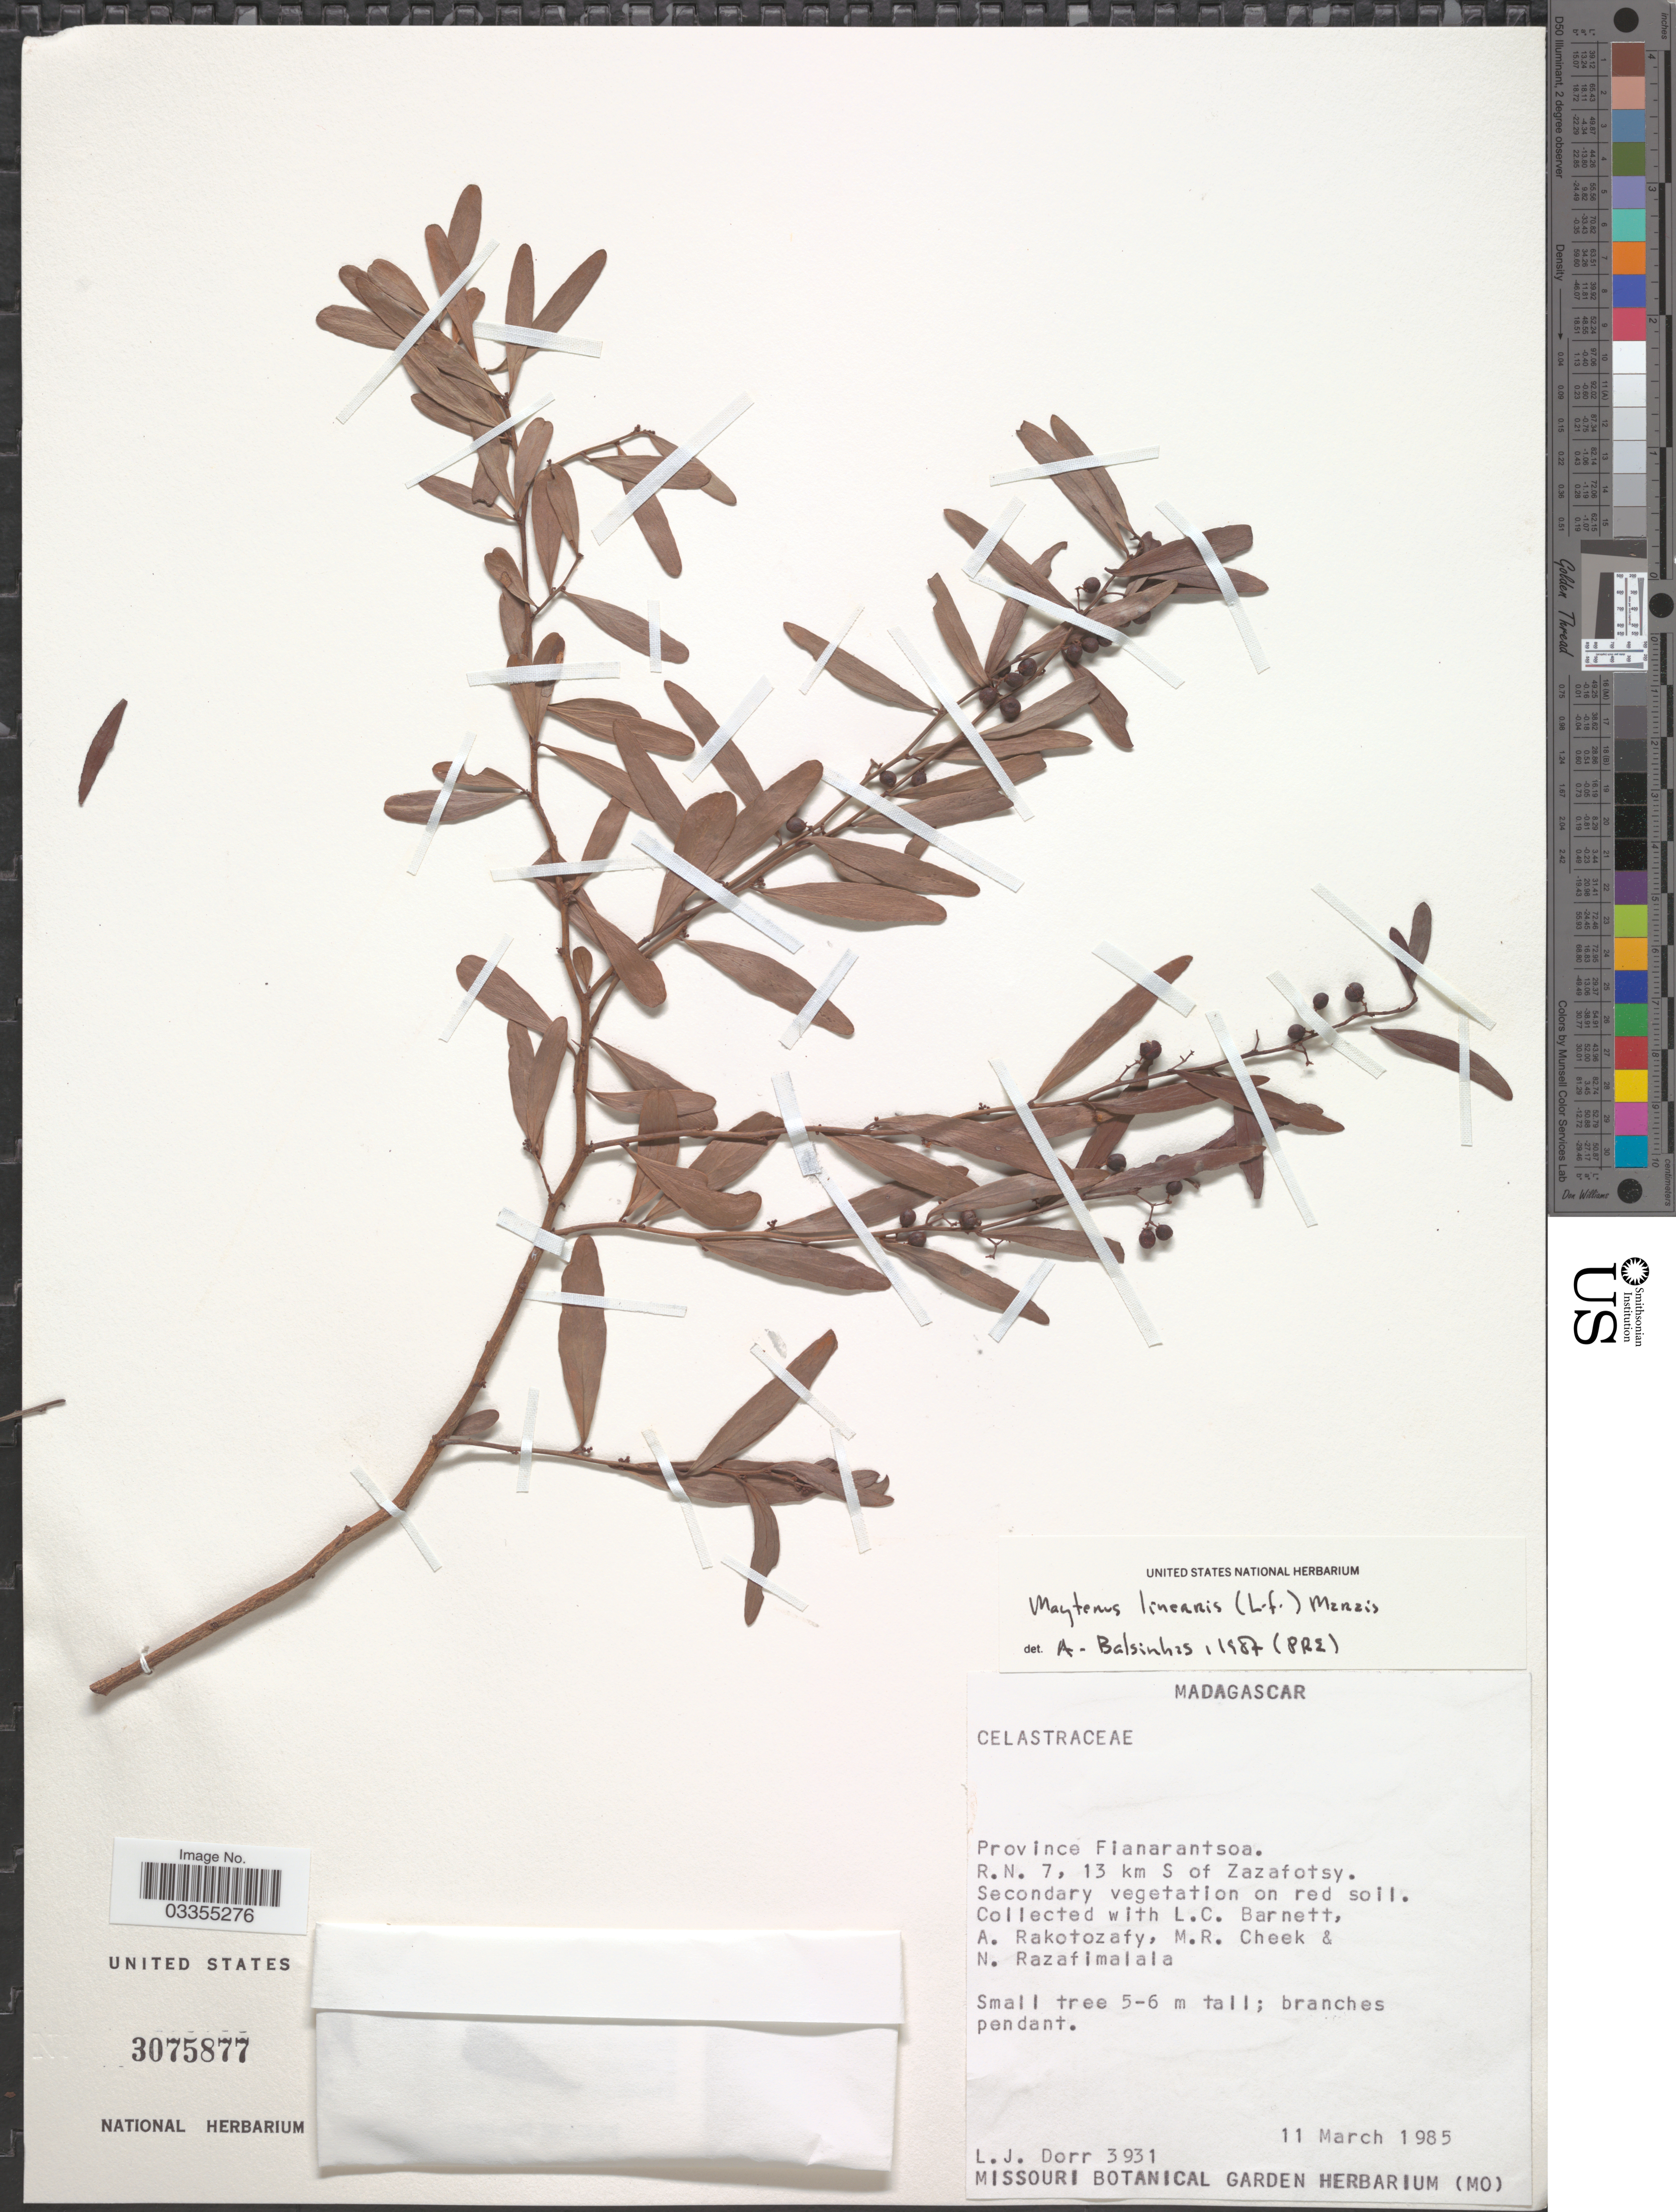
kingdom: Plantae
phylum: Tracheophyta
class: Magnoliopsida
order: Celastrales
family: Celastraceae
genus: Gymnosporia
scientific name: Gymnosporia linearis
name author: (L. f.) Loes.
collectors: L. J. Dorr, A. Rakotozafy, M. Cheek & N. Razafimalala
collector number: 3931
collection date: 1985-03-11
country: Madagascar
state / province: Ihorombe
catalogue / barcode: US 3075877